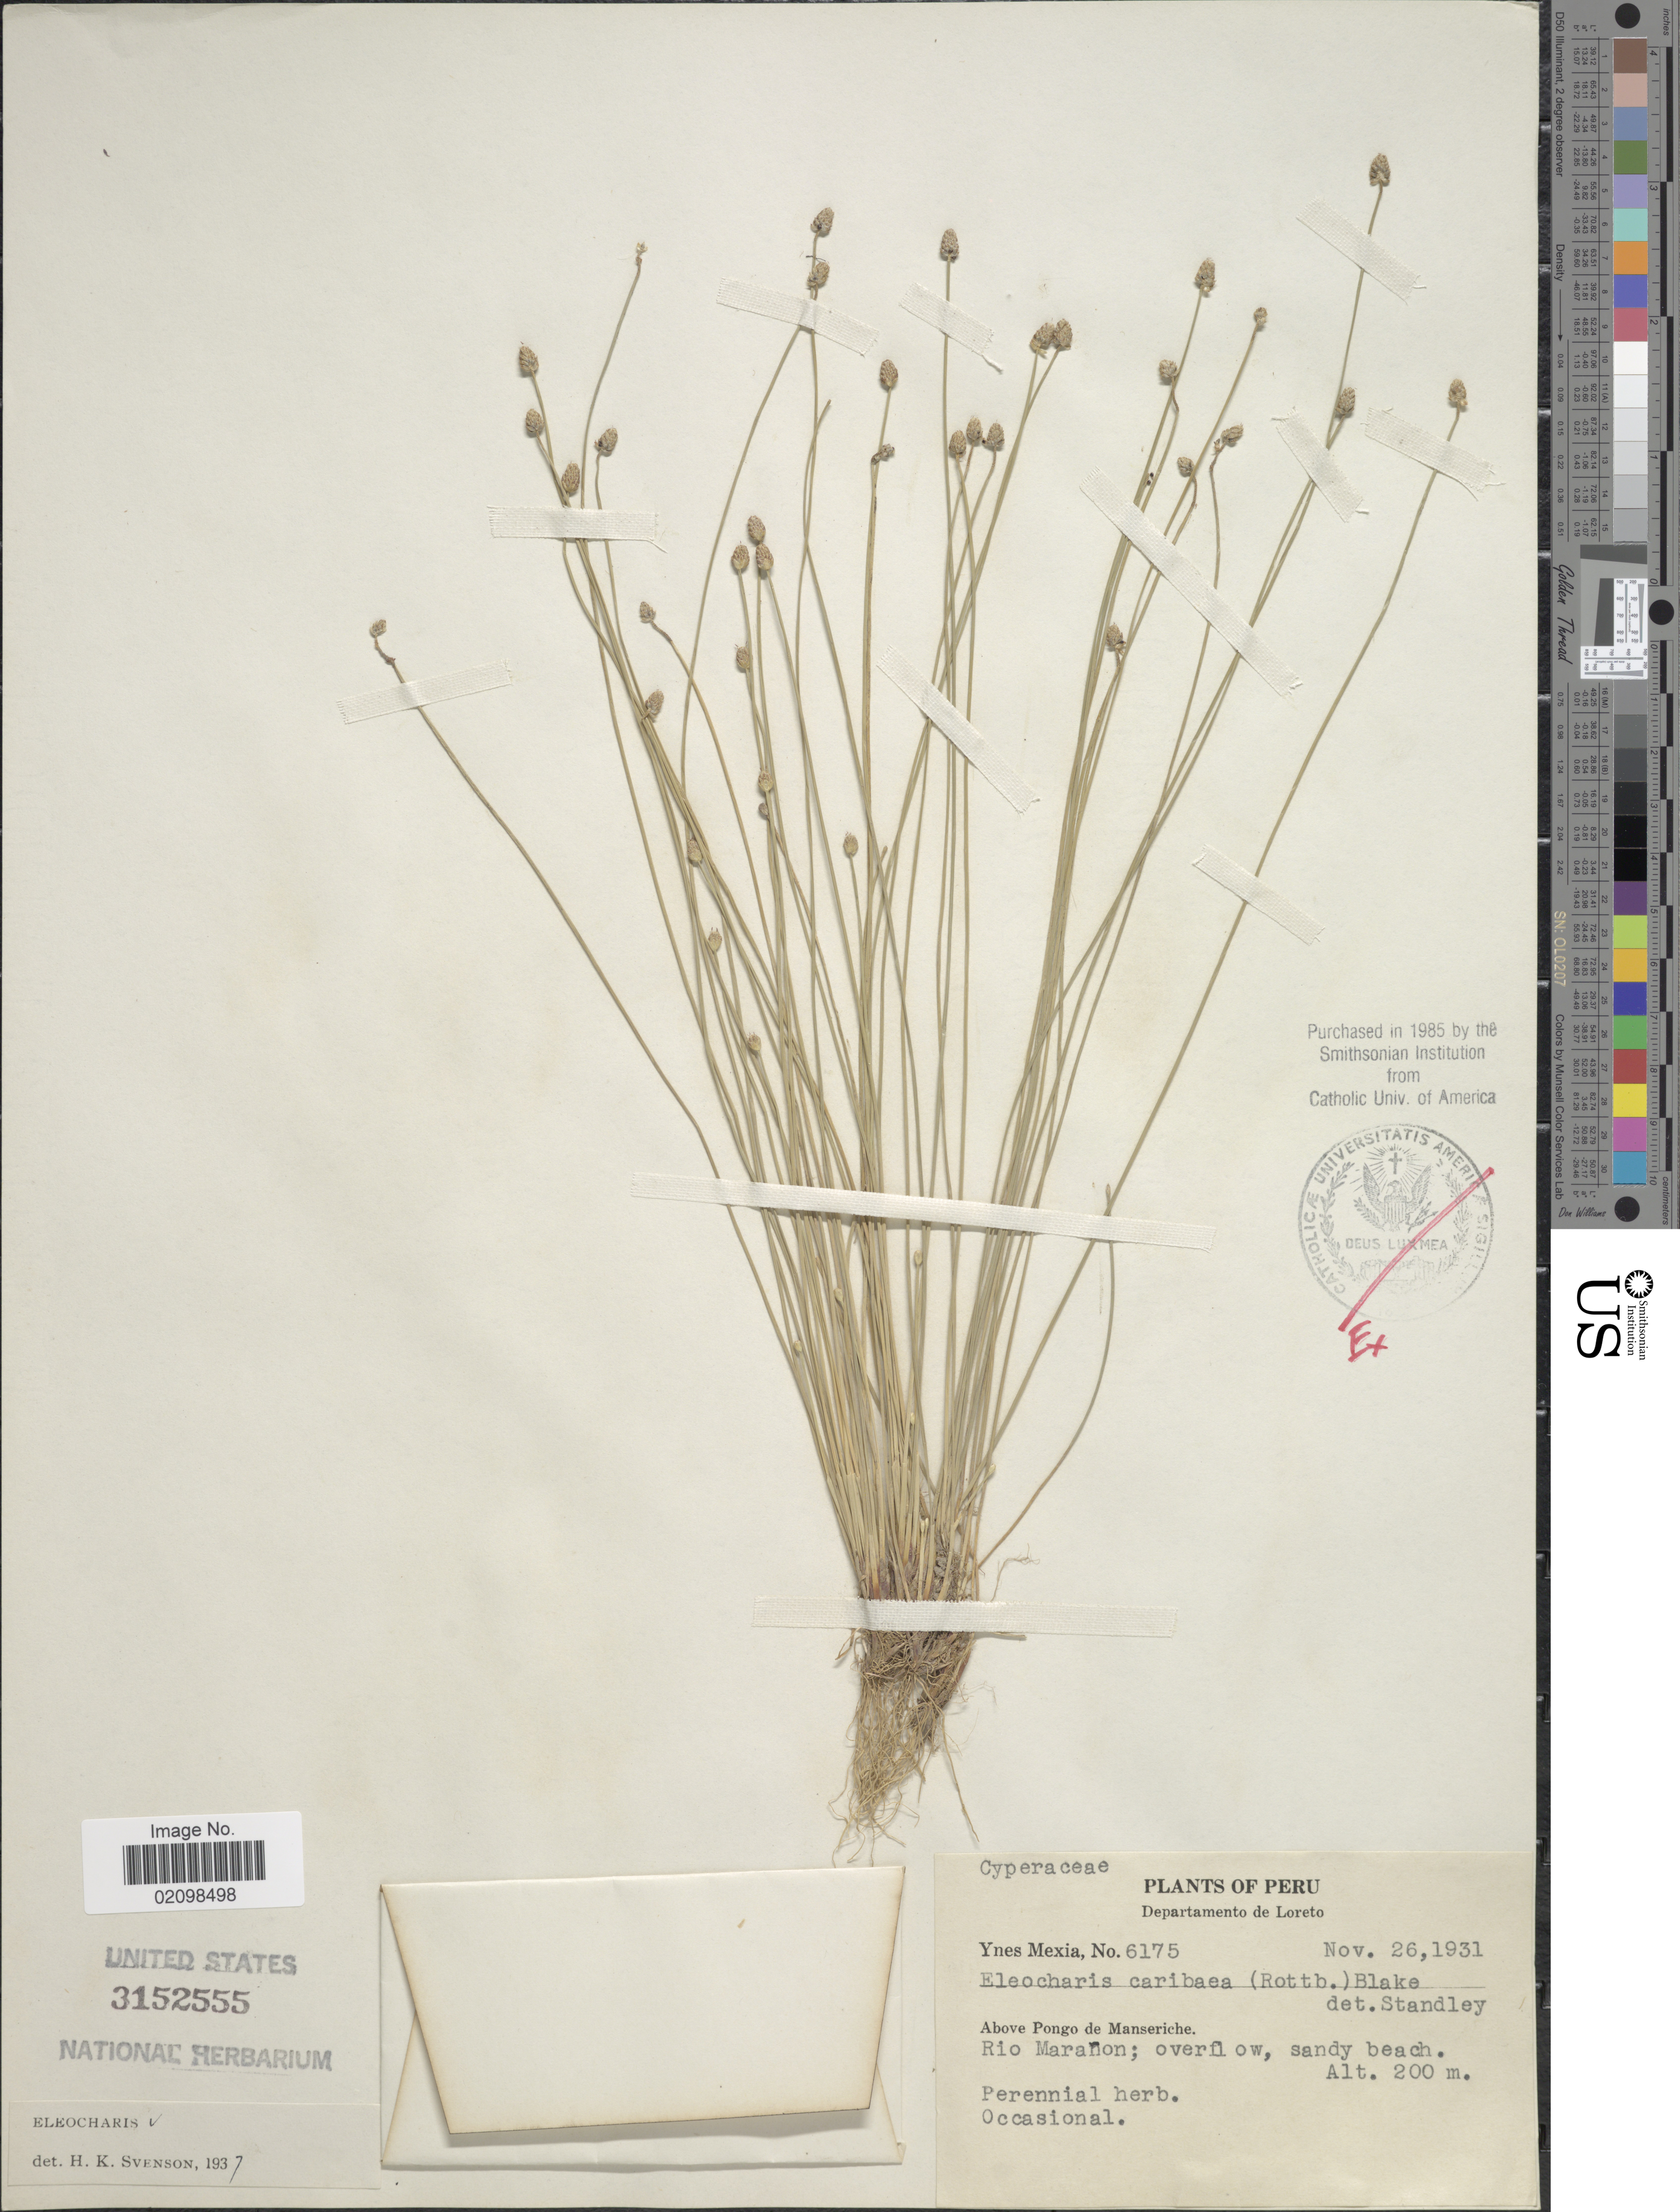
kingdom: Plantae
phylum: Tracheophyta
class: Liliopsida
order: Poales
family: Cyperaceae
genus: Eleocharis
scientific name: Eleocharis geniculata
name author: (L.) Roem. & Schult.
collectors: Y. Mexia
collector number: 6175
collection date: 1931-11-26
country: Peru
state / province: Loreto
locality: Above Pongo de Manseriche. Rio Marañon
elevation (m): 200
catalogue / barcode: US 3152555